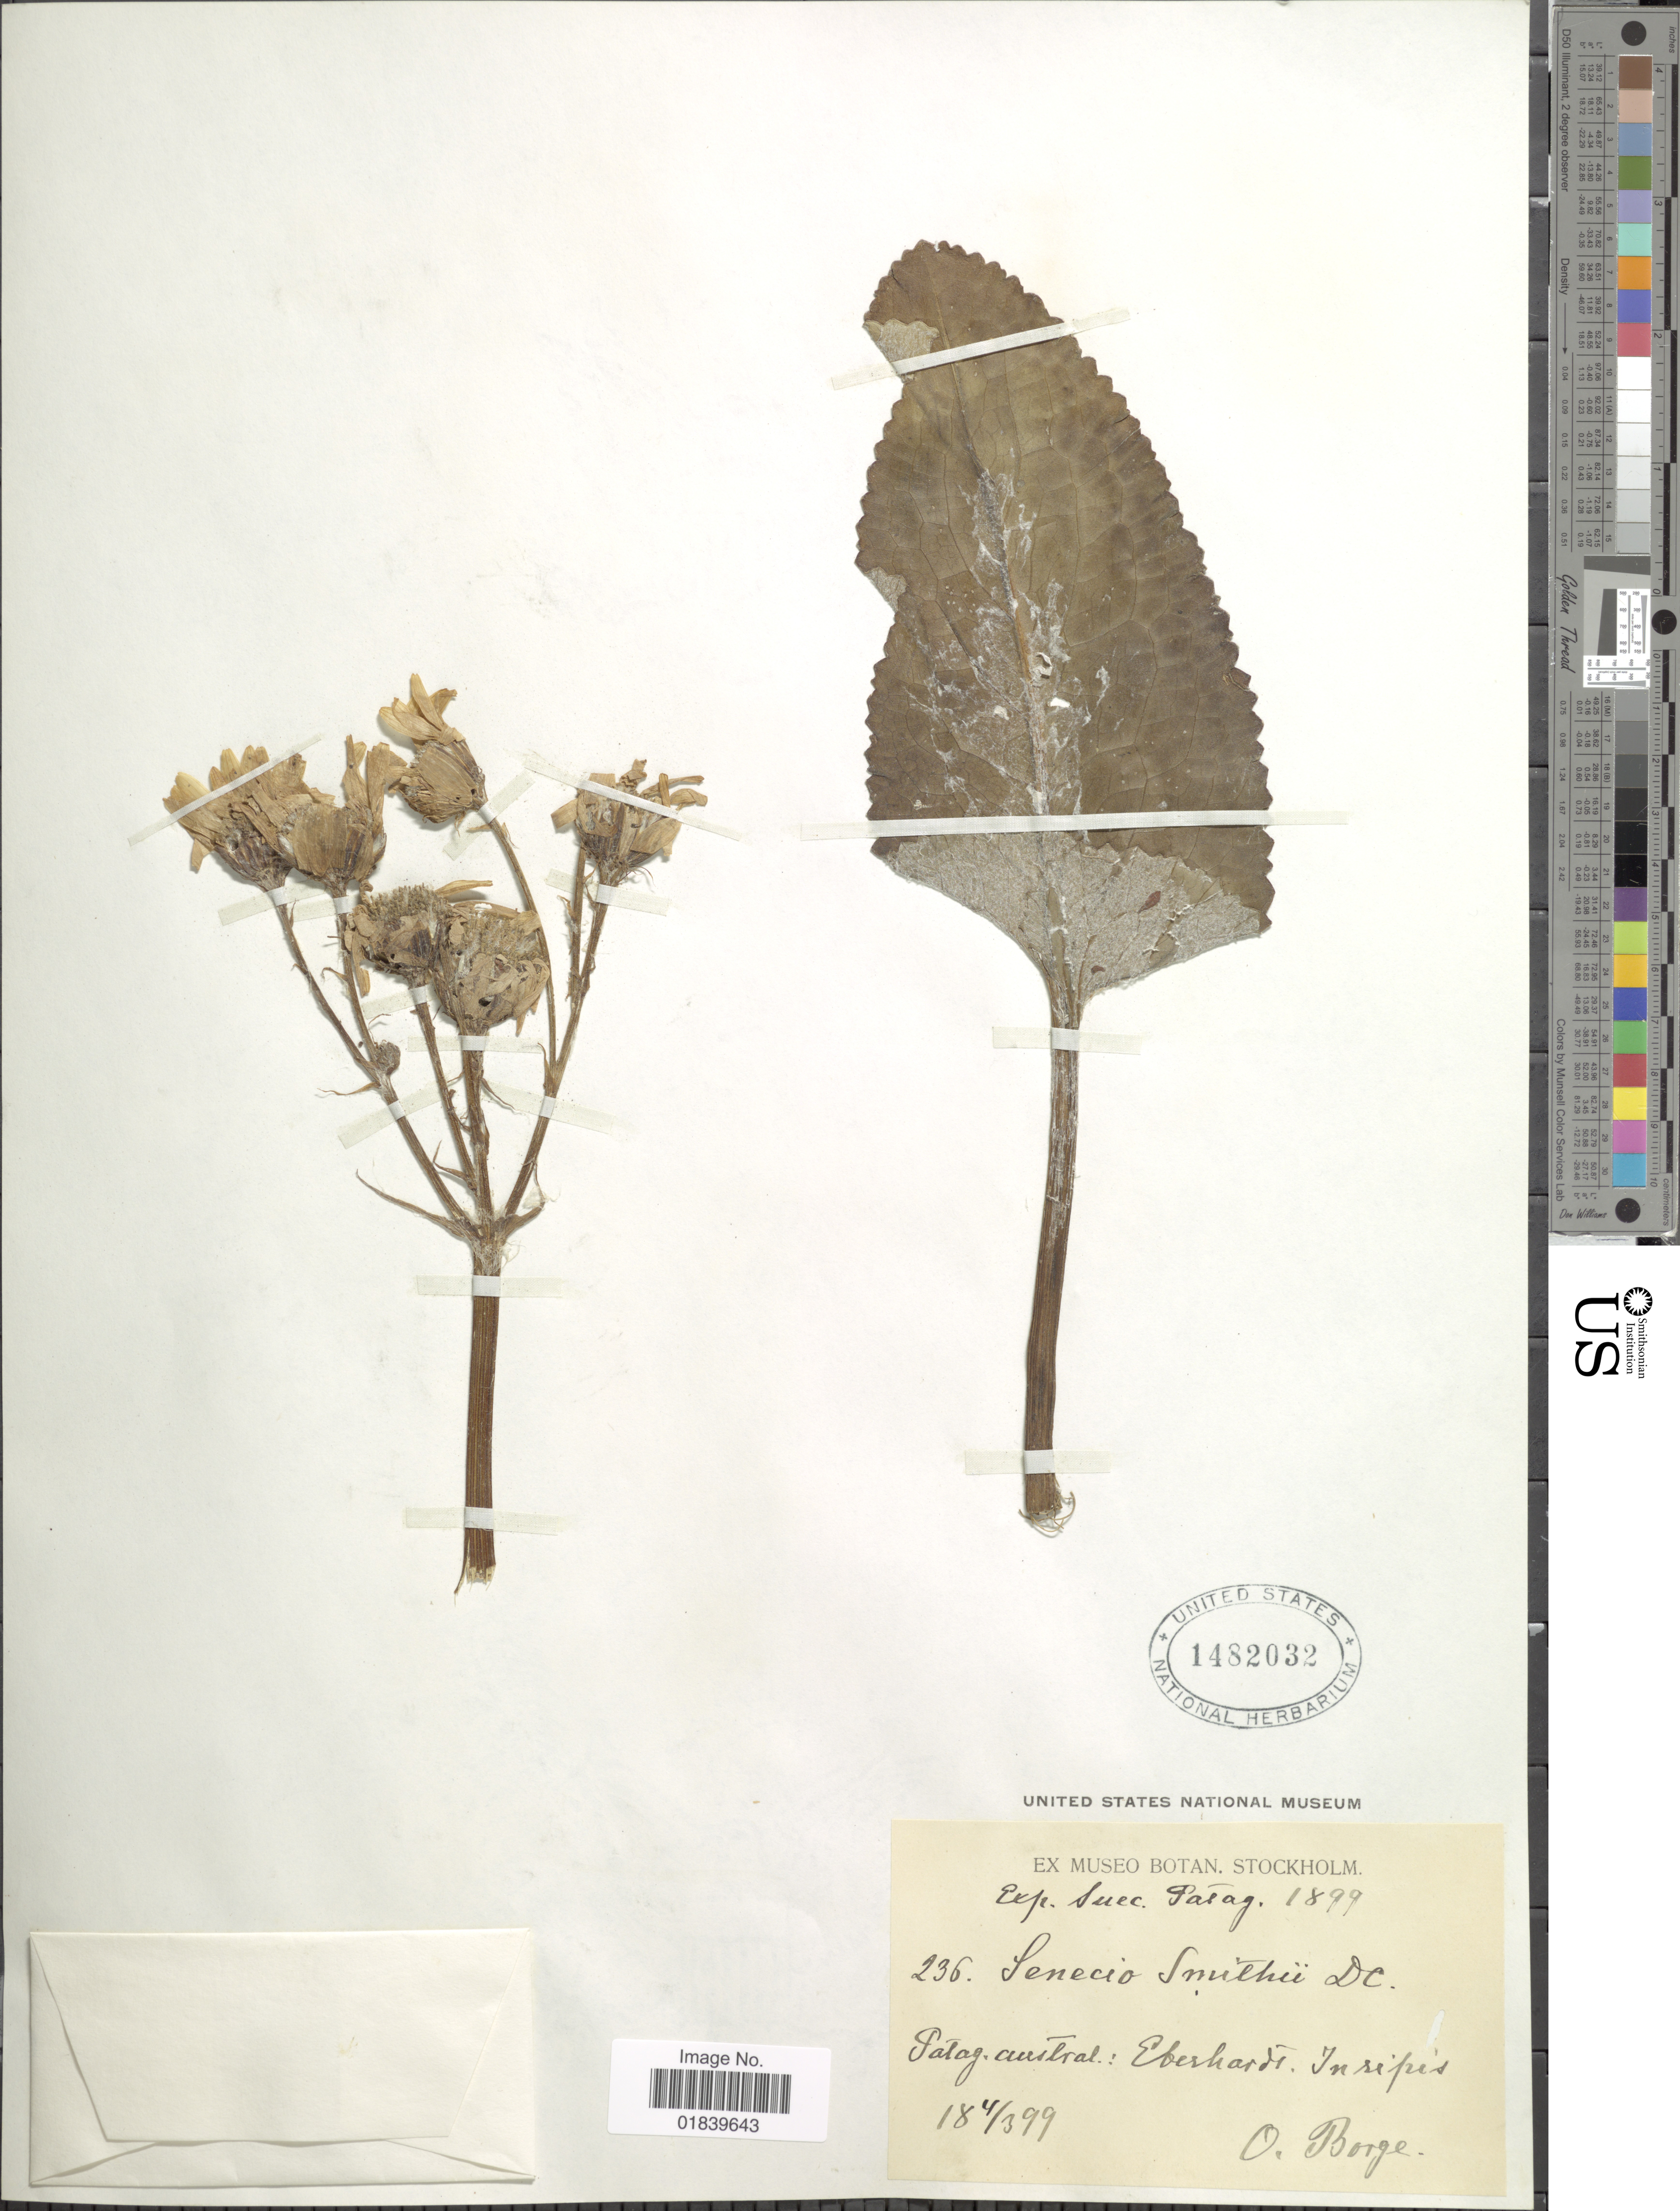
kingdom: Plantae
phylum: Tracheophyta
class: Magnoliopsida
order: Asterales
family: Asteraceae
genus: Senecio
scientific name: Senecio smithii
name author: DC.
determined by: Salomon, Luciana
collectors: O. Borge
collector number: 236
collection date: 1899-03-04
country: Sweden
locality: Patag. austral: Eberhardt. In ripis, Suec. Patag.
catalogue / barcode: US 1482032